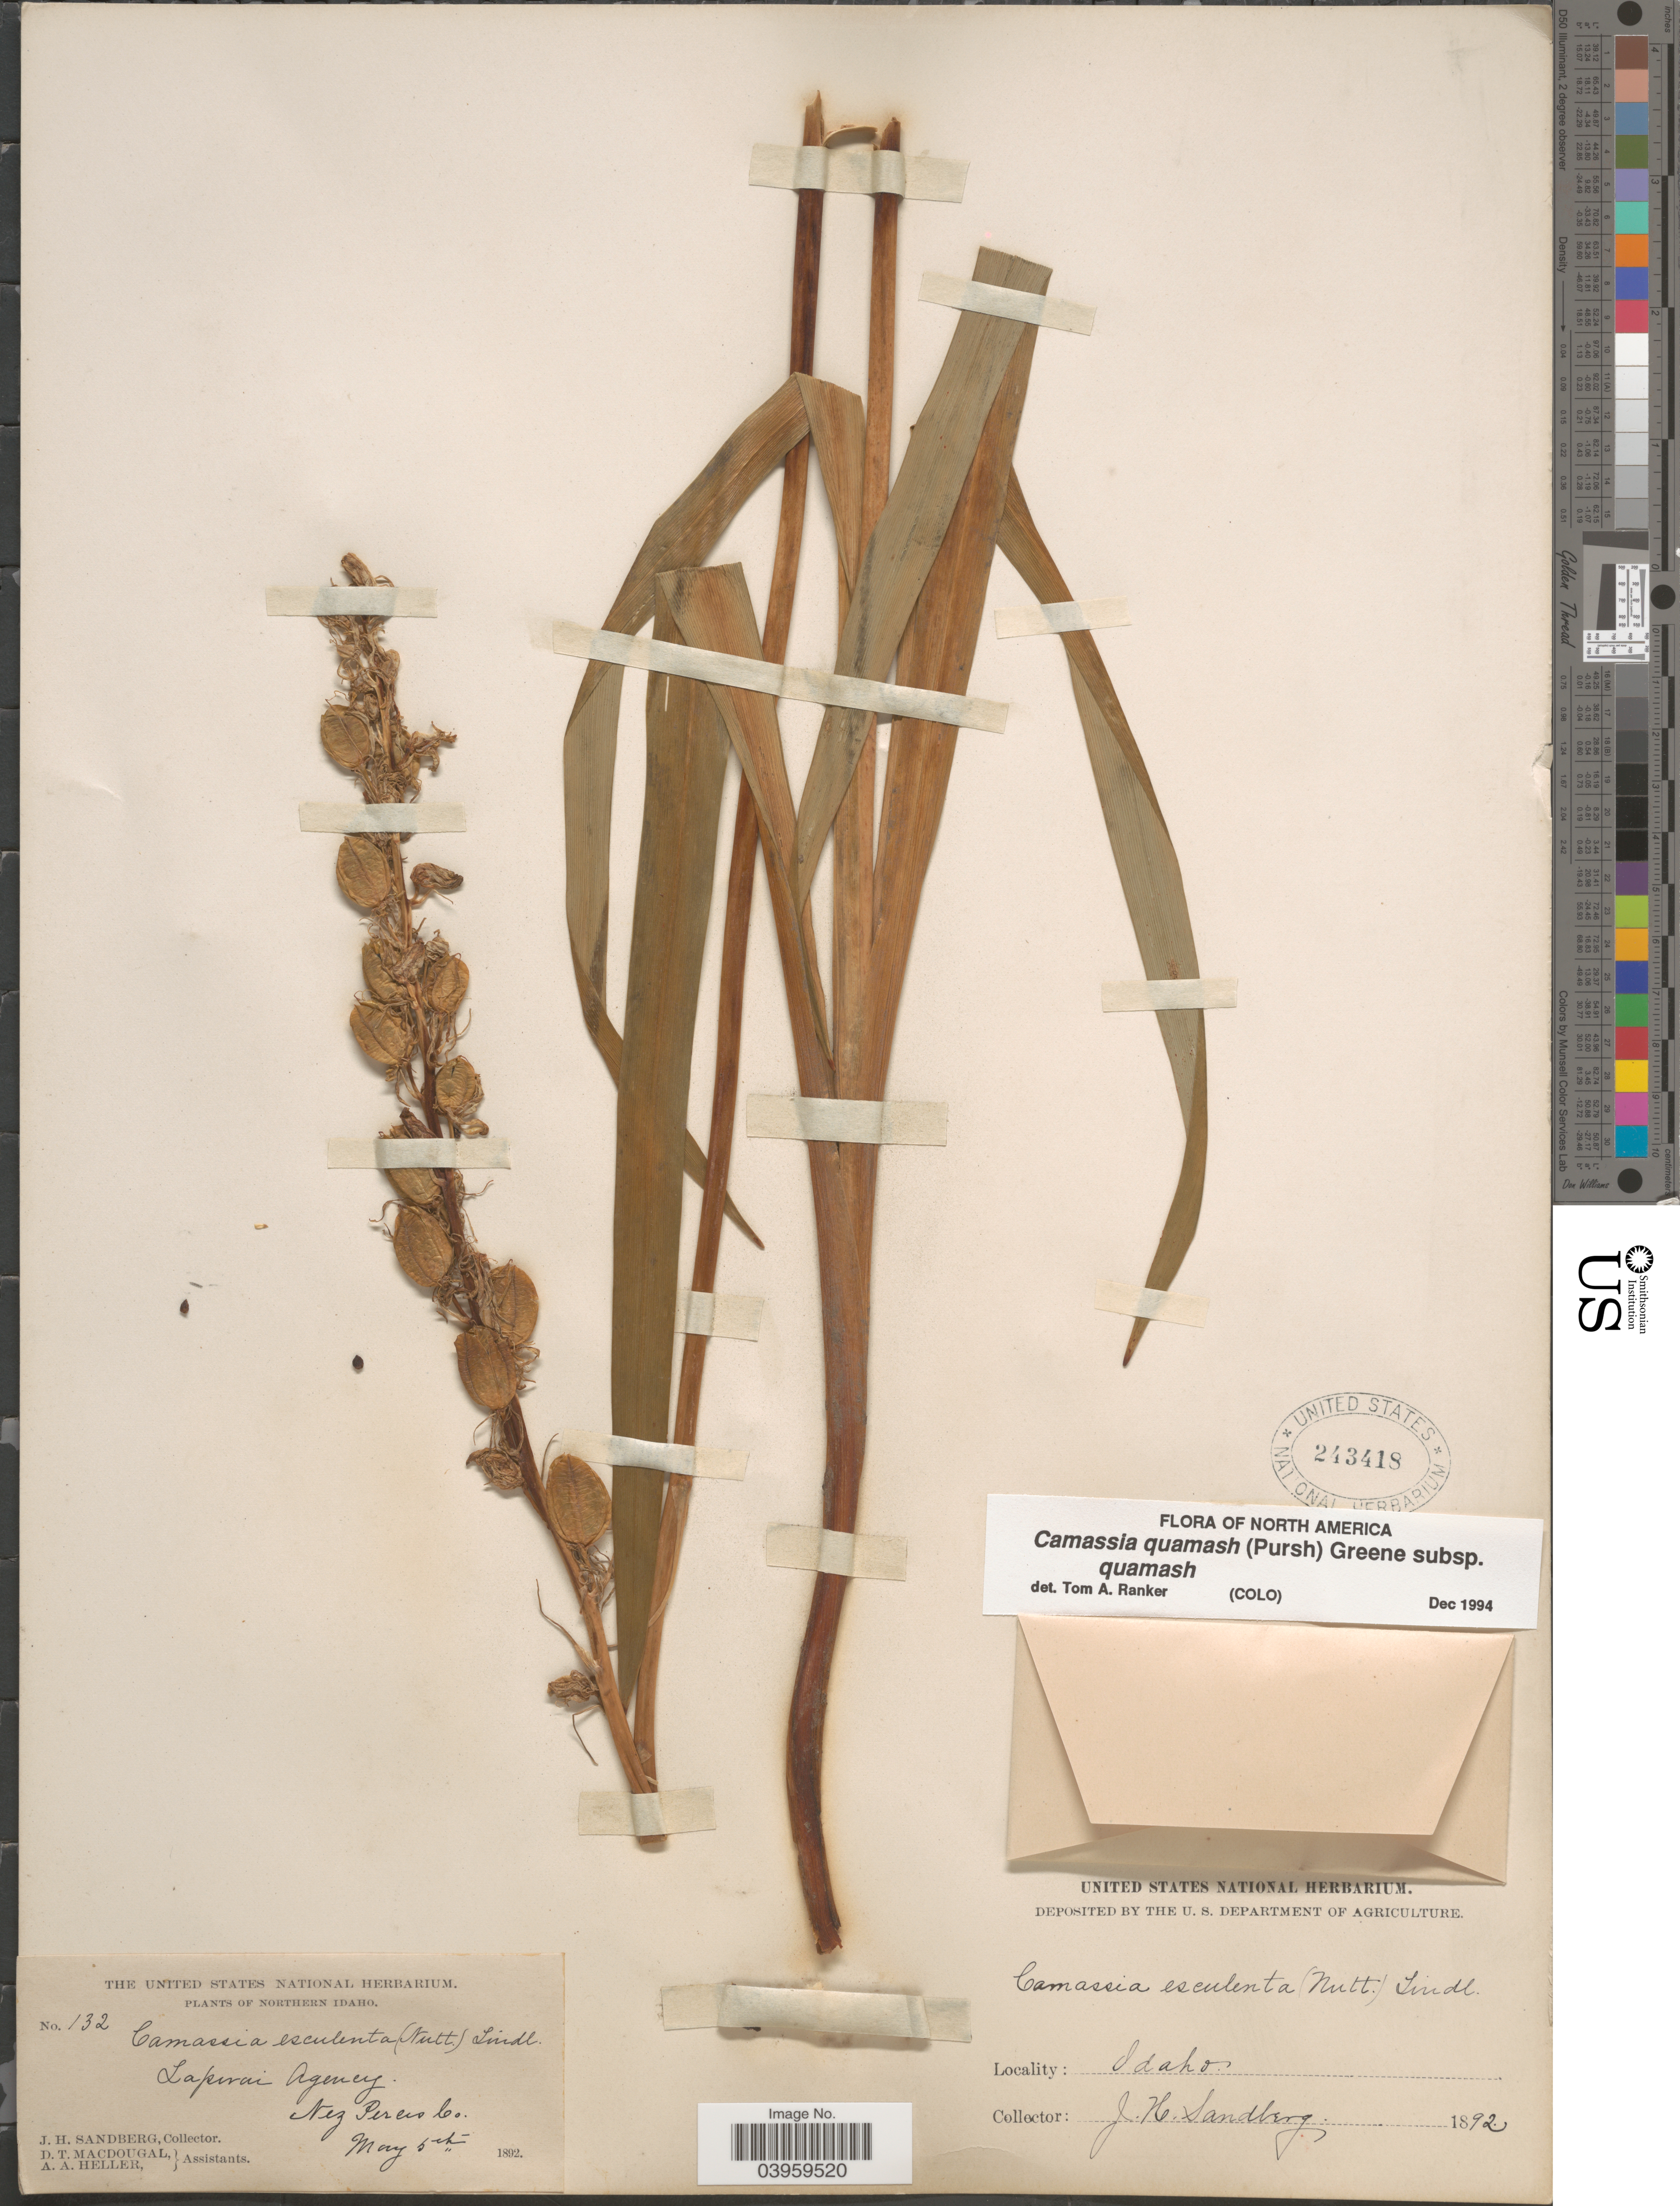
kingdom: Plantae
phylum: Tracheophyta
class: Liliopsida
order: Asparagales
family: Asparagaceae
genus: Camassia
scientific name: Camassia quamash subsp. quamash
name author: (Pursh) Greene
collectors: J. H. Sandberg, D. T. MacDougal & A. A. Heller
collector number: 132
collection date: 1892-05-05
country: United States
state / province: Idaho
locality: Northern Idaho. Lapwai Agency. Nez Perces Co.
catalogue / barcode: US 243418